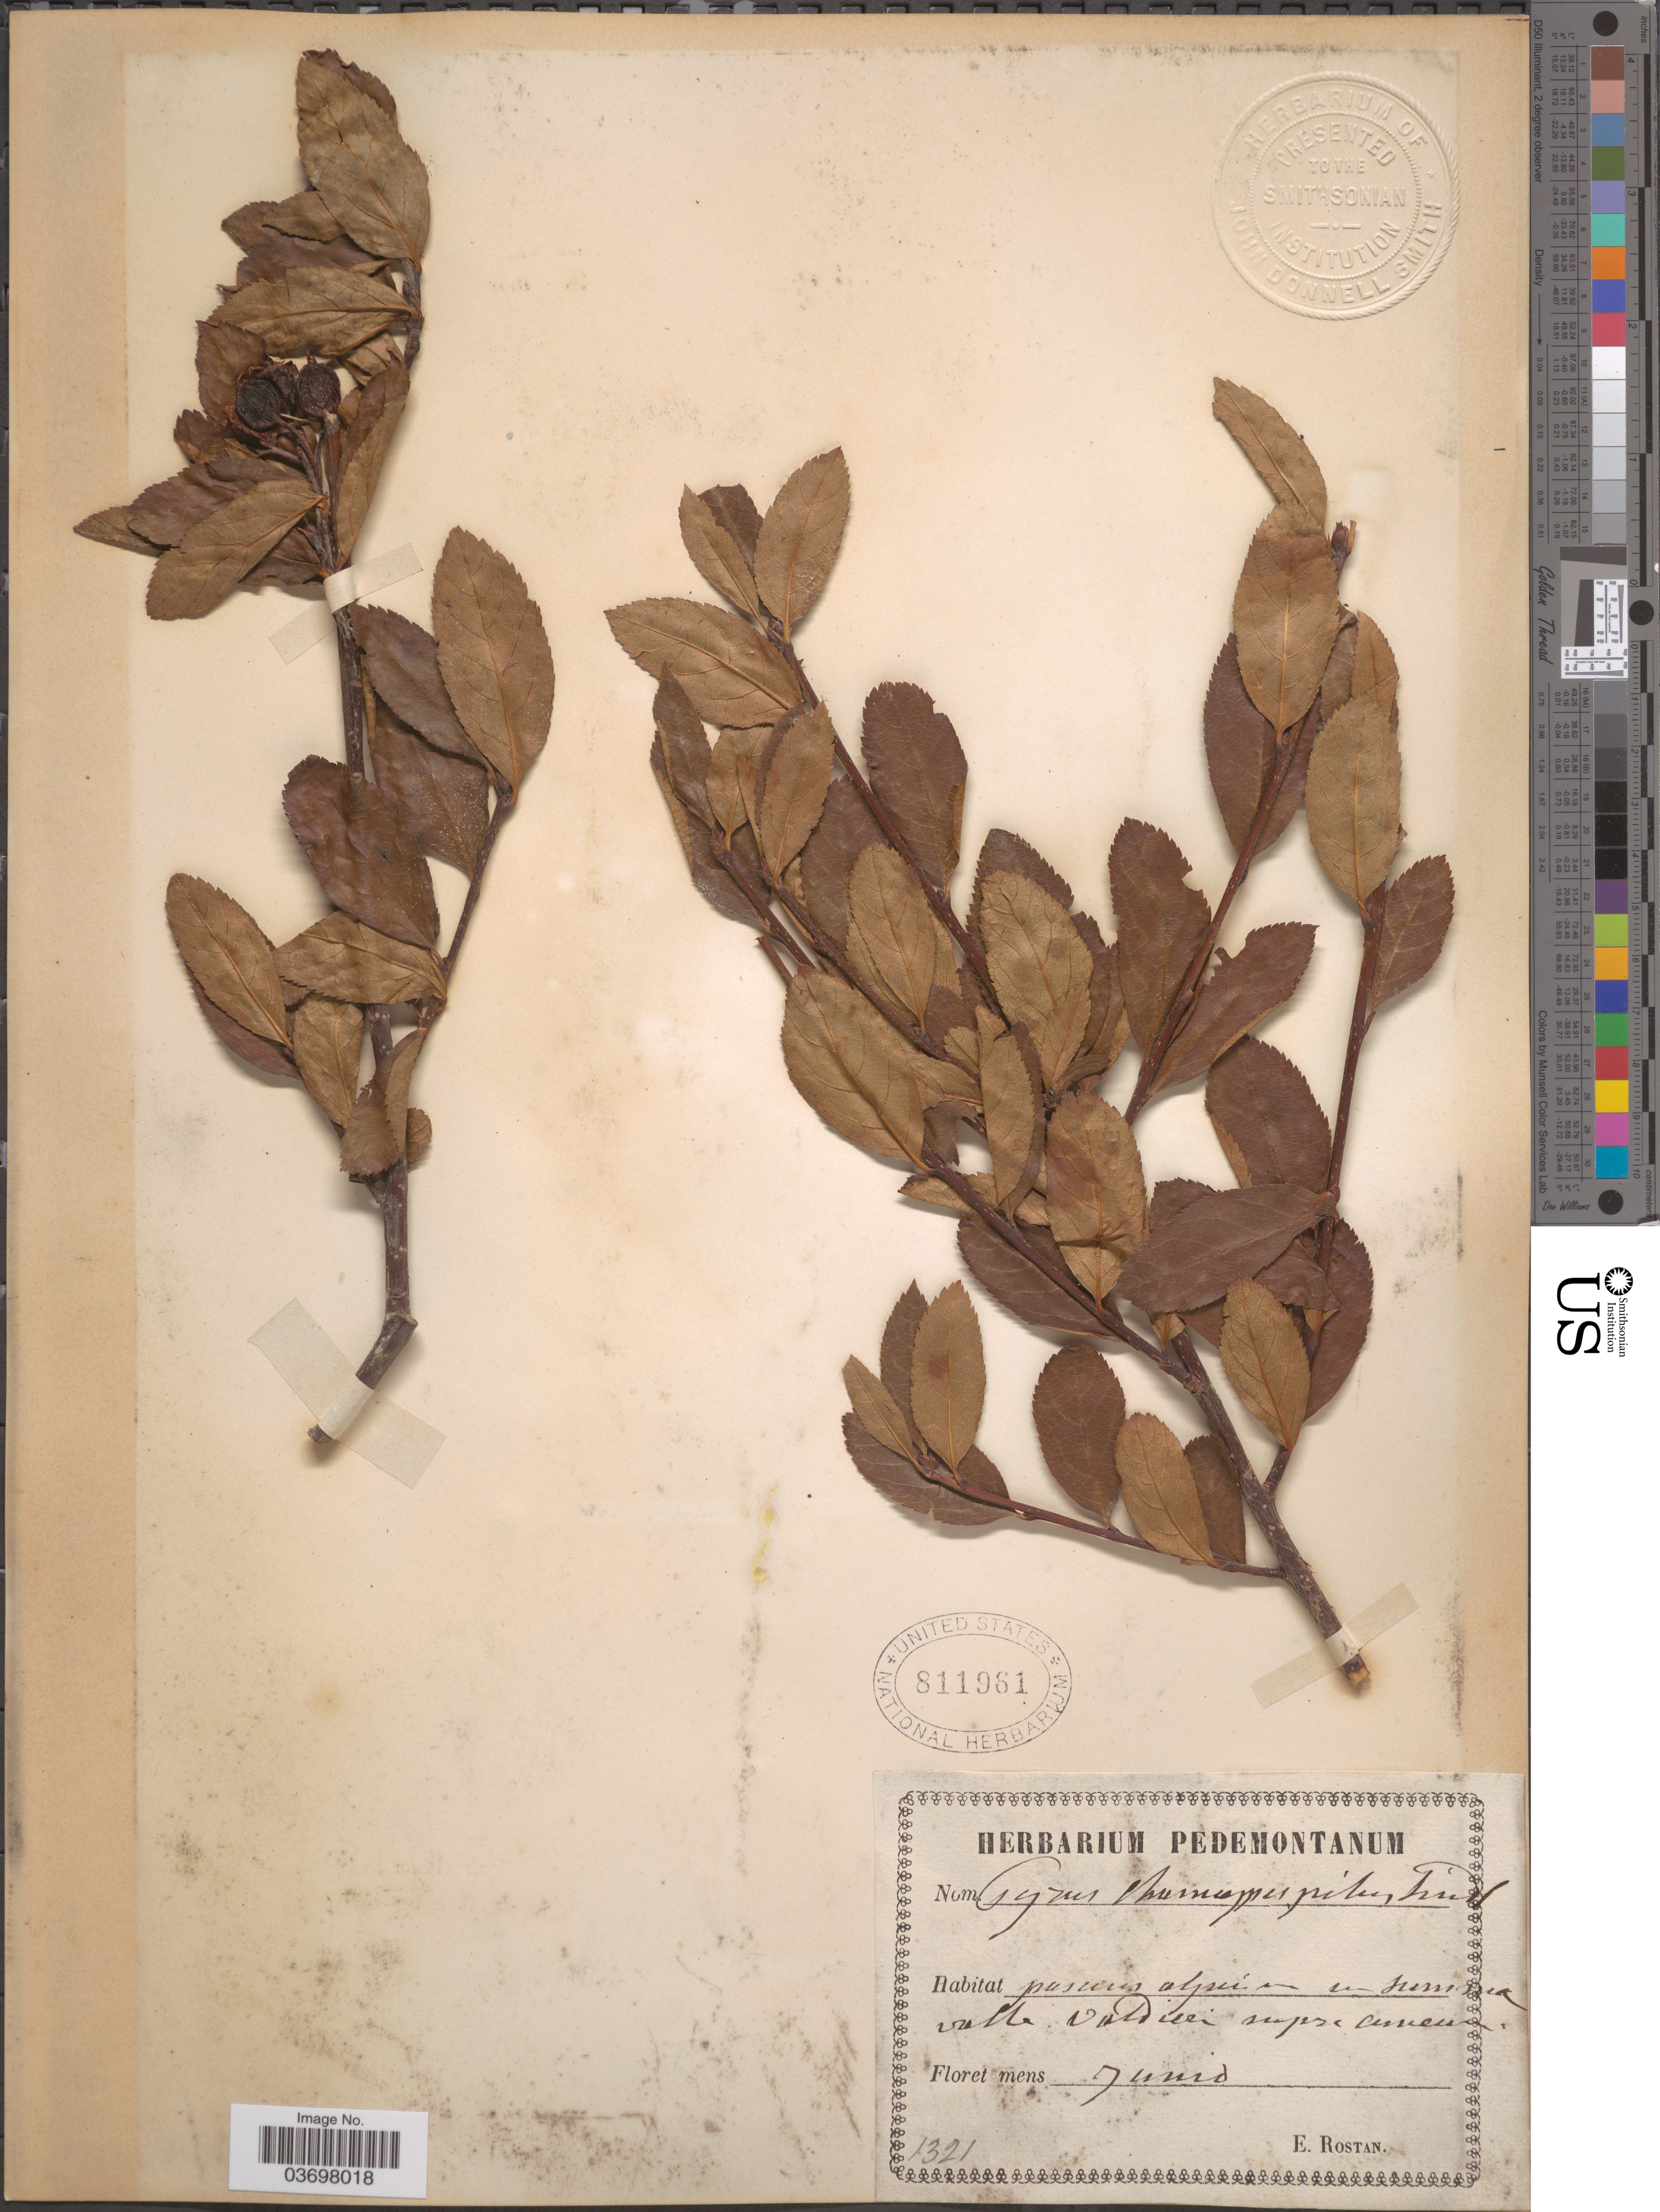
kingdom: Plantae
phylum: Tracheophyta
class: Magnoliopsida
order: Rosales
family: Rosaceae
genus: Chamaemespilus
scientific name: Chamaemespilus alpina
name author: (Mill.) K.R. Robertson & J.B. Phipps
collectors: E. Rostan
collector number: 1321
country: Italy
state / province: Piedmont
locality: Paxun [interpreted] ayxin [interpreted] en hemsia [interpreted] valle [interpreted] Valdieei [interpreted] supese [interpreted] cuneun [interpreted].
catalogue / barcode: US 811961